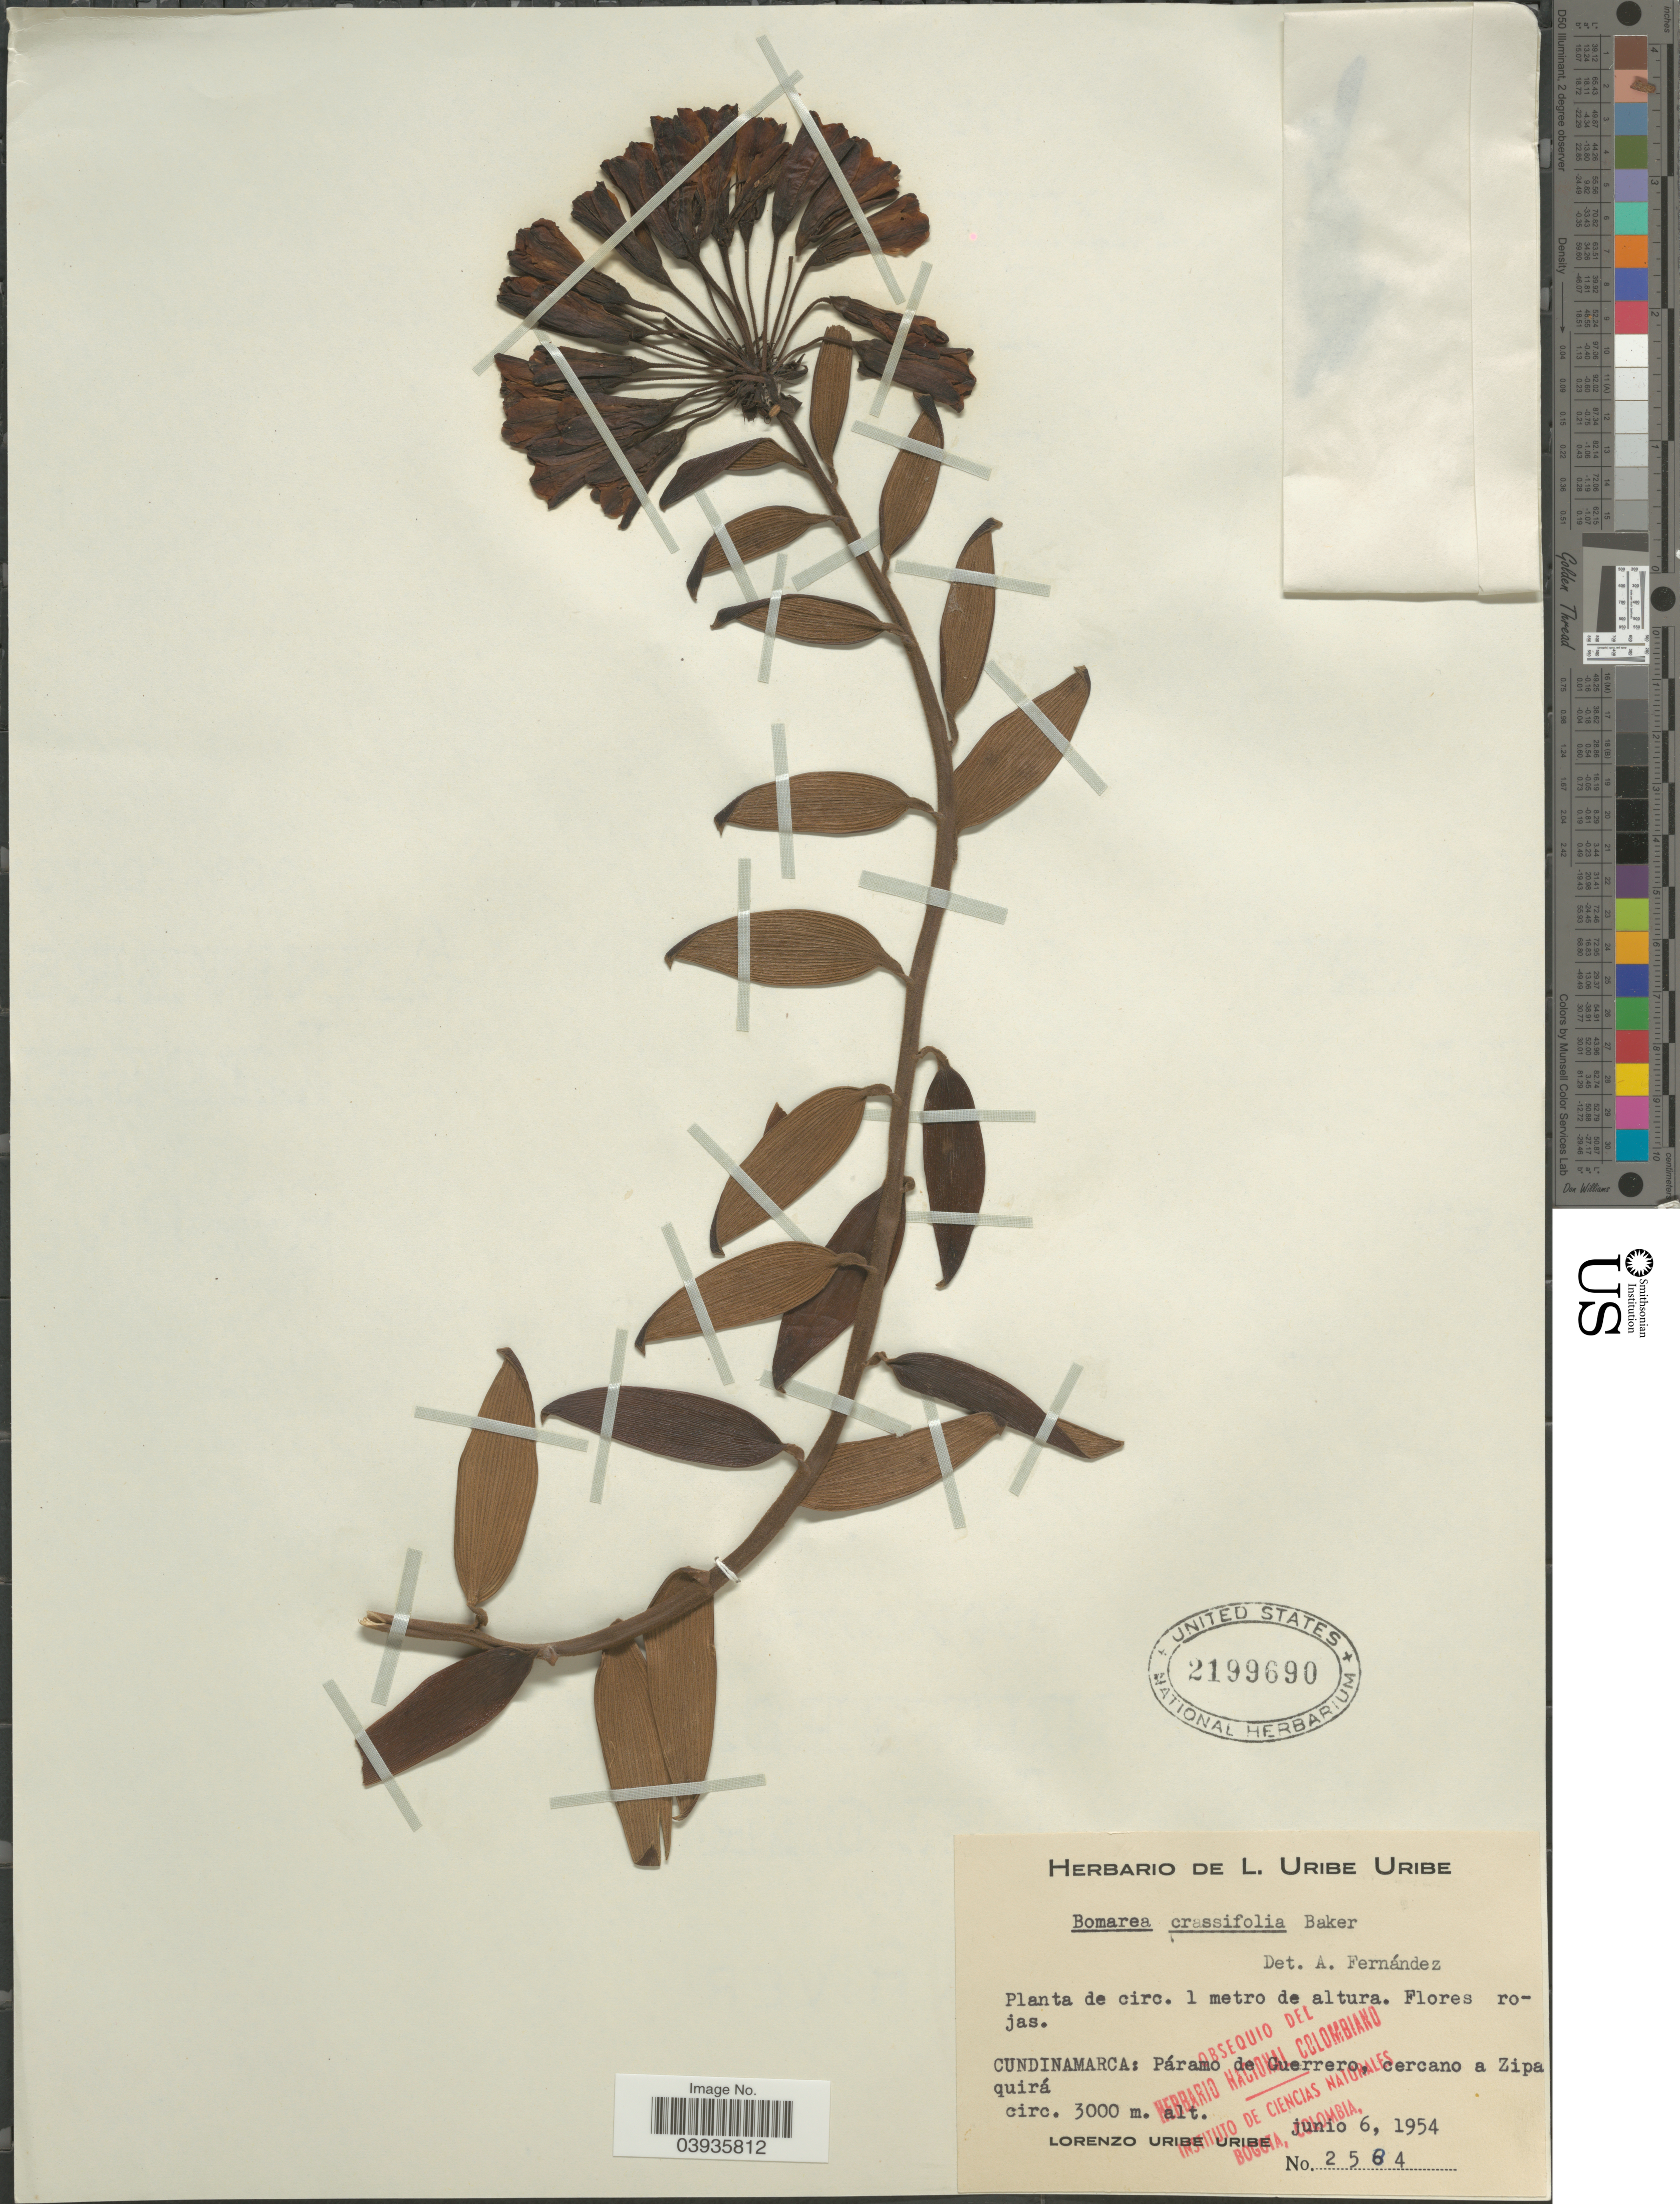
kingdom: Plantae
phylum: Tracheophyta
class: Liliopsida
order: Liliales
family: Alstroemeriaceae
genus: Bomarea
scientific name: Bomarea crassifolia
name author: Baker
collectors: L. Uribe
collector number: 2504*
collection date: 1954-06-06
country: Colombia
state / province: Cundinamarca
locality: Páramo de Guerrero, cercano a Zipa quirá.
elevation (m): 3000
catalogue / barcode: US 2199690